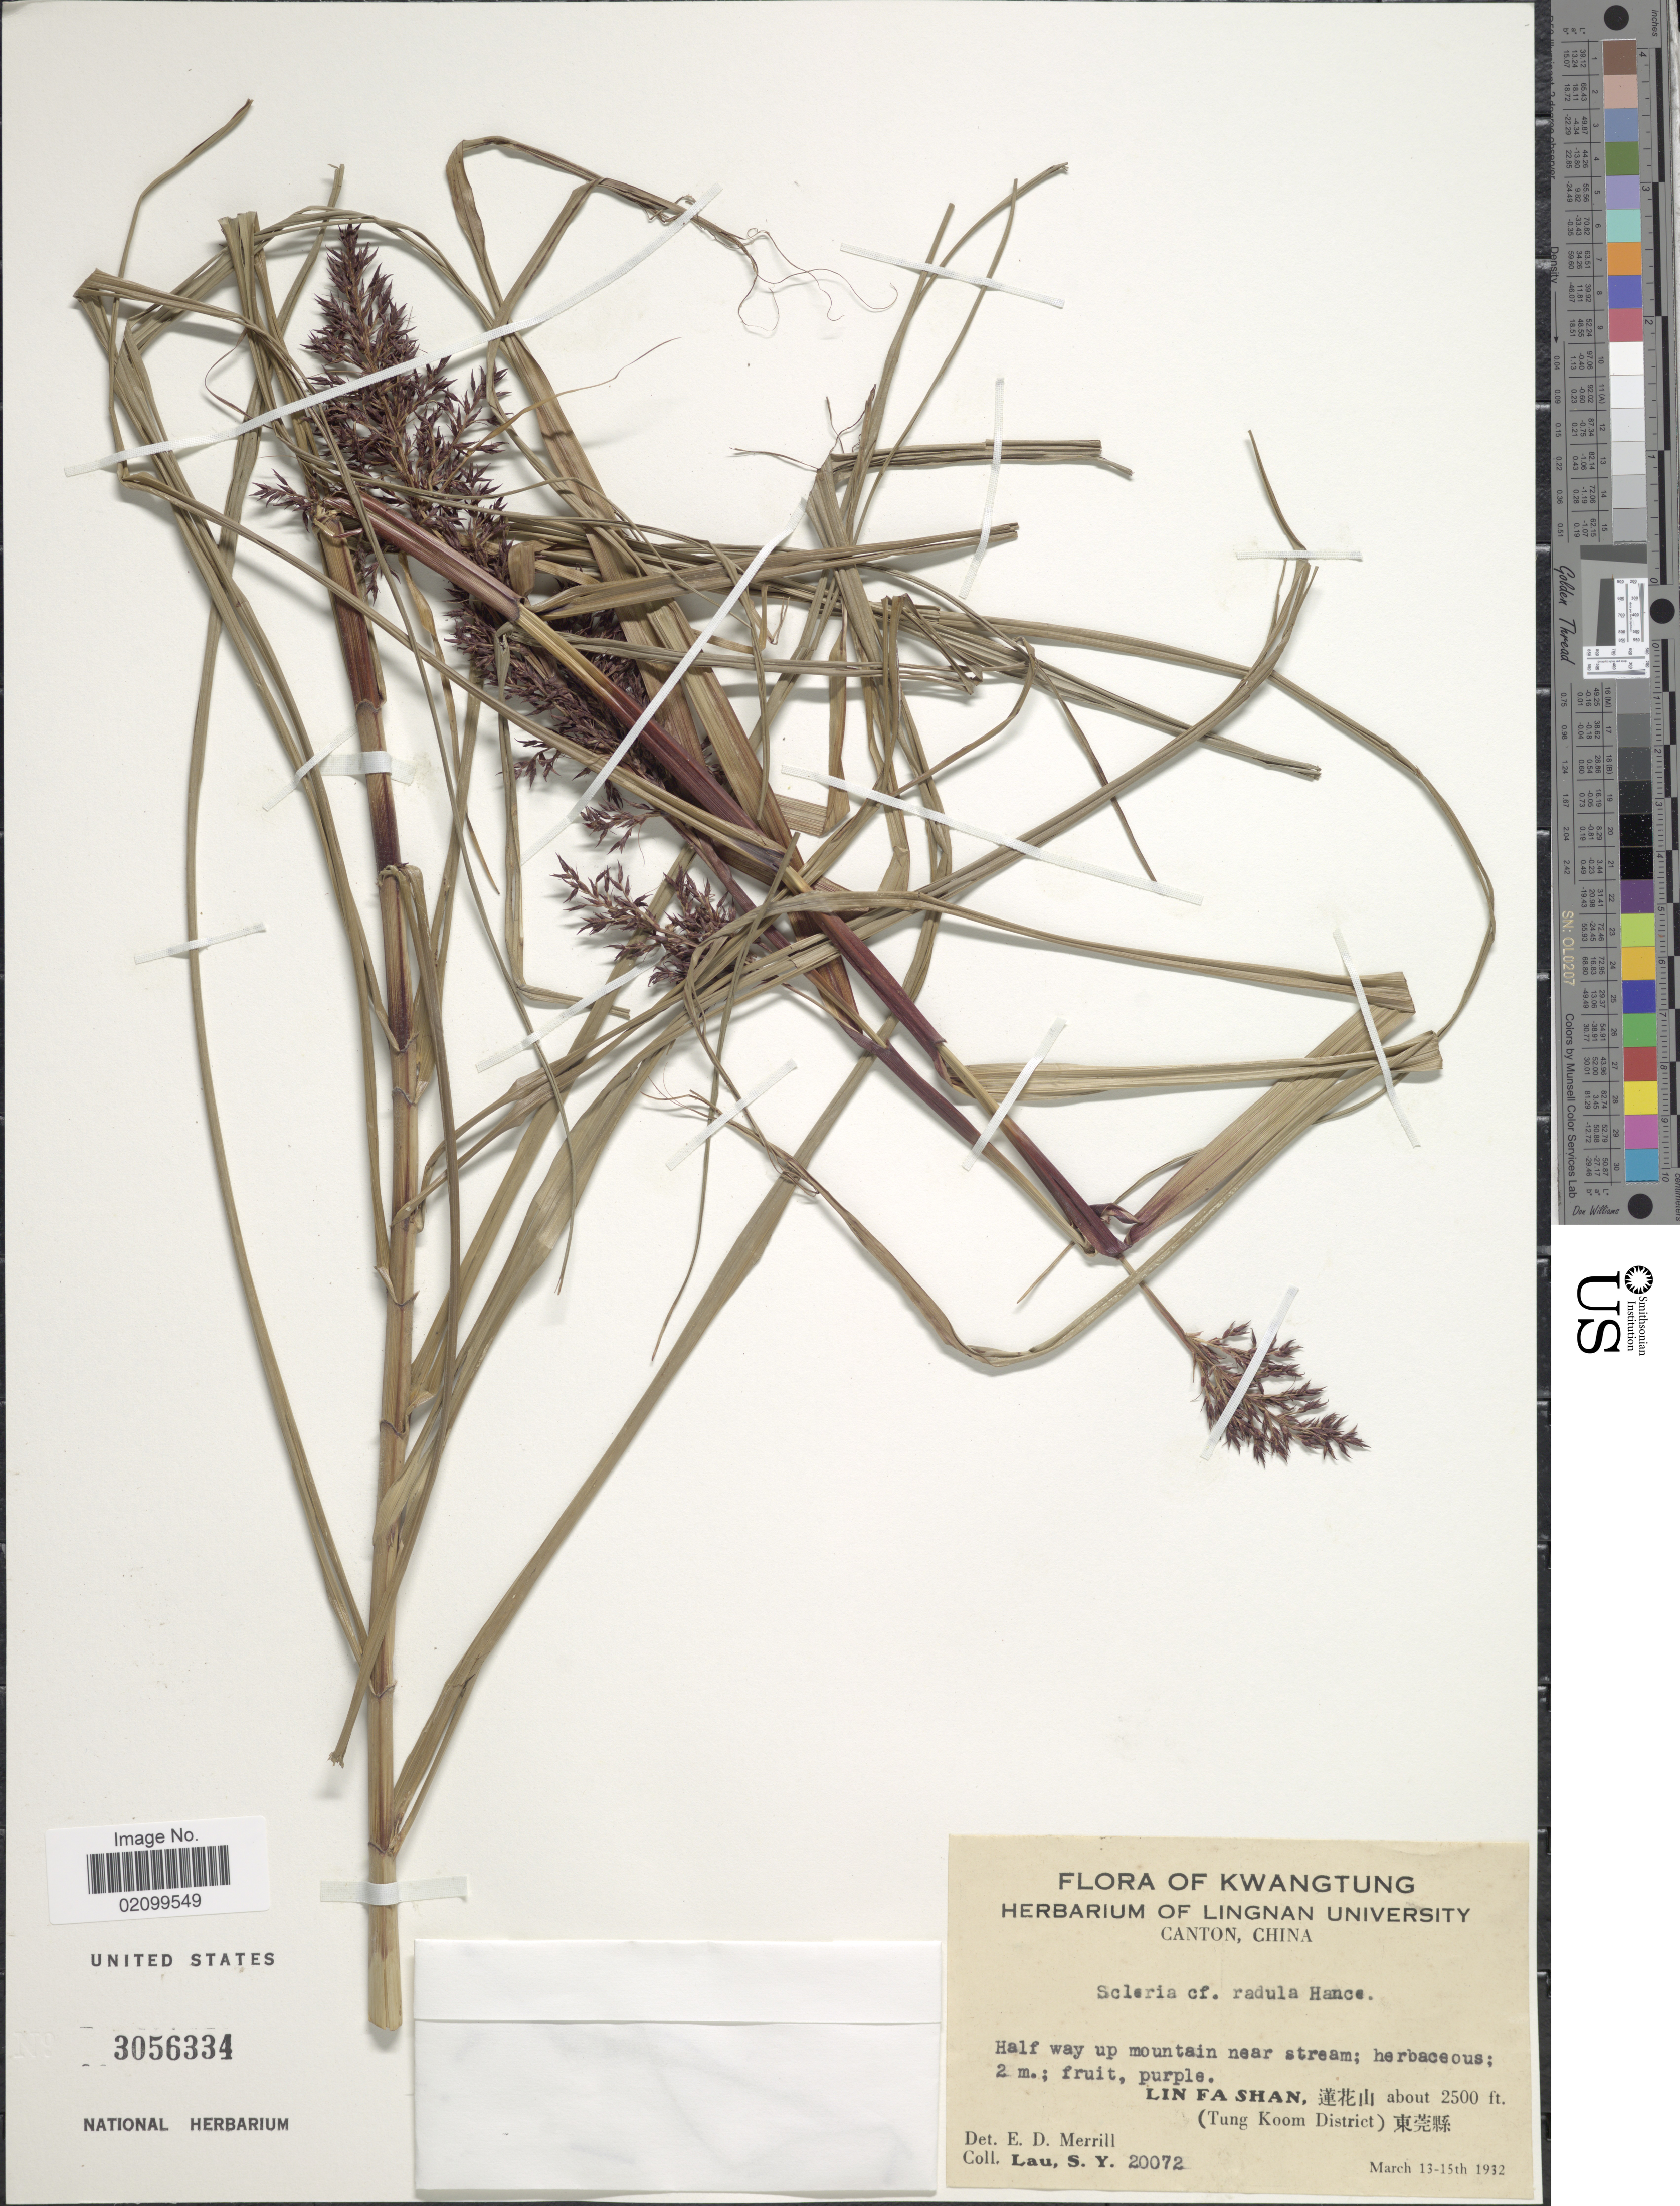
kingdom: Plantae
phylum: Tracheophyta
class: Liliopsida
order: Poales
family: Cyperaceae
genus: Scleria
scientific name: Scleria radula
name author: Hance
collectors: S. Y. Lau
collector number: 20072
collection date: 1932-03-13/1932-03-15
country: China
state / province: Guangxi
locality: Kwangtung, Lin Fa Shan, (Tung Koom District)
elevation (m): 762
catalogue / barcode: US 3056334